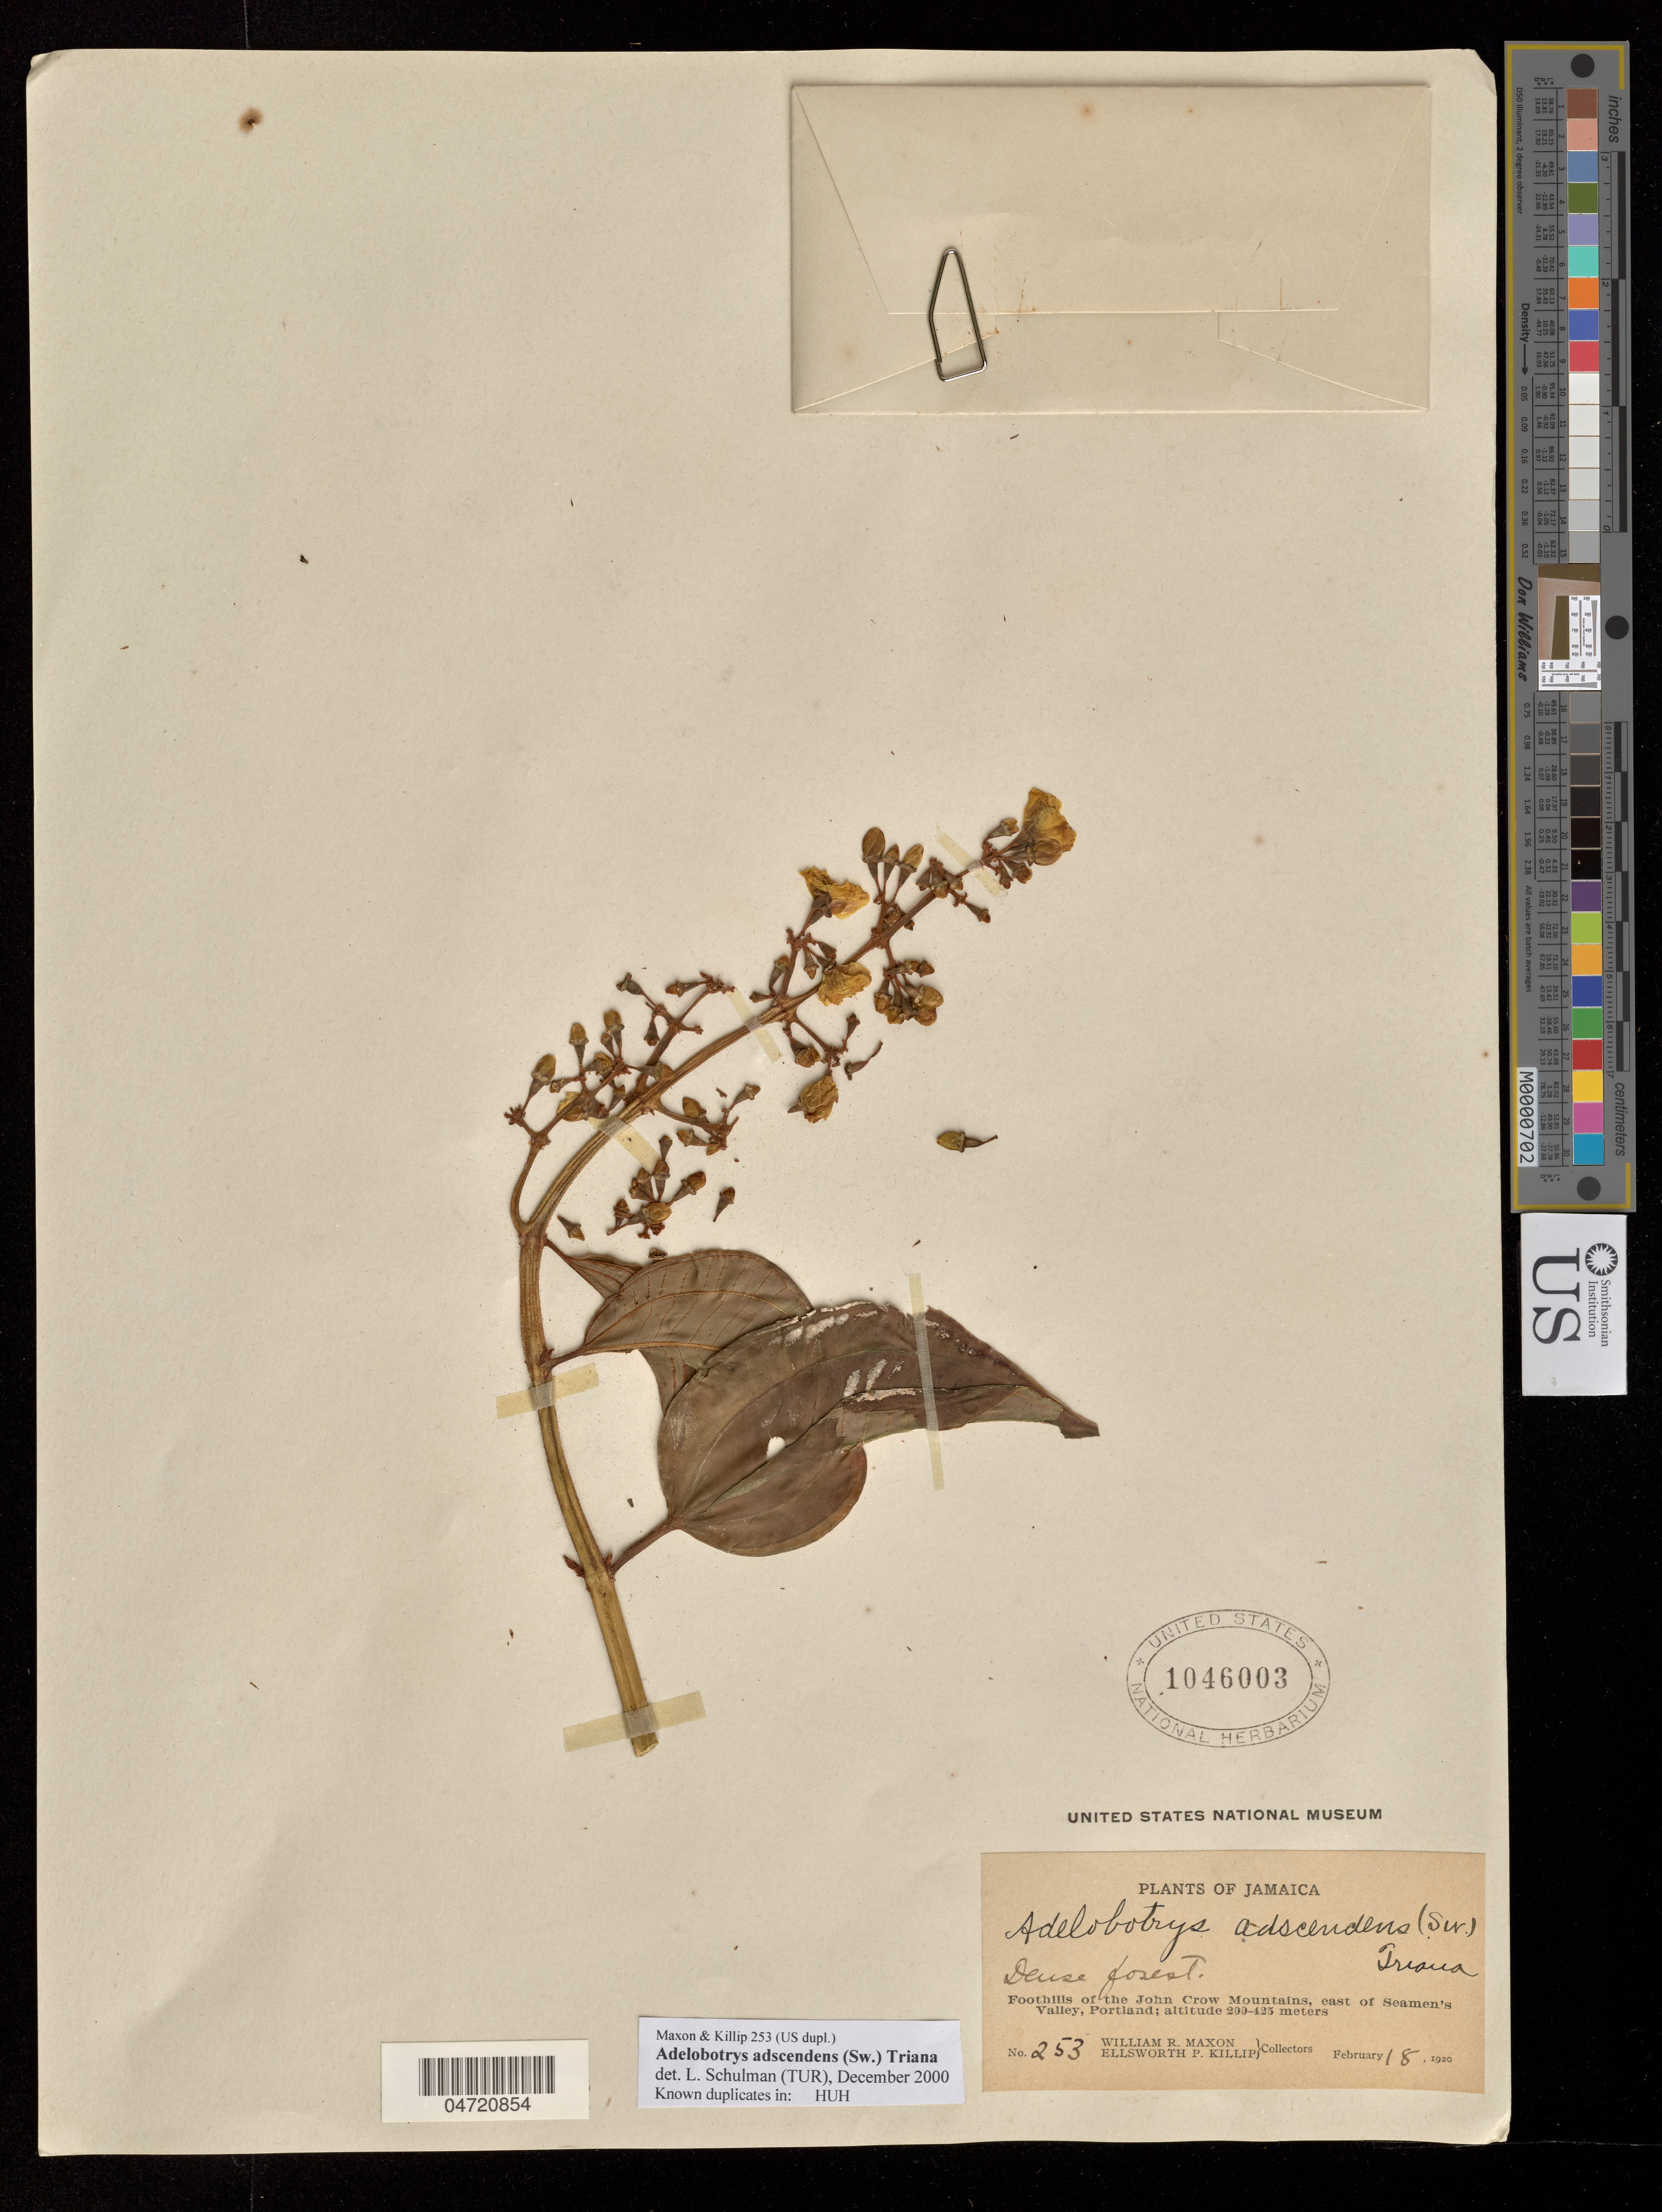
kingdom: Plantae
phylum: Tracheophyta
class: Magnoliopsida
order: Myrtales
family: Melastomataceae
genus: Adelobotrys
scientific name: Adelobotrys adscendens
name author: (Sw.) Triana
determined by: Schulman, Leif, (TUR), University of Turku (FINLAND)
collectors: W. R. Maxon & E. P. Killip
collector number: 253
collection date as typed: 18 Feb 1920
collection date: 1920-02-18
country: Jamaica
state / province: Portland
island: Jamaica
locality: Foothills of the John Crow Mountains, east of Seamen's Valley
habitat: Dense forest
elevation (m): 200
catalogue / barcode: US 1046003